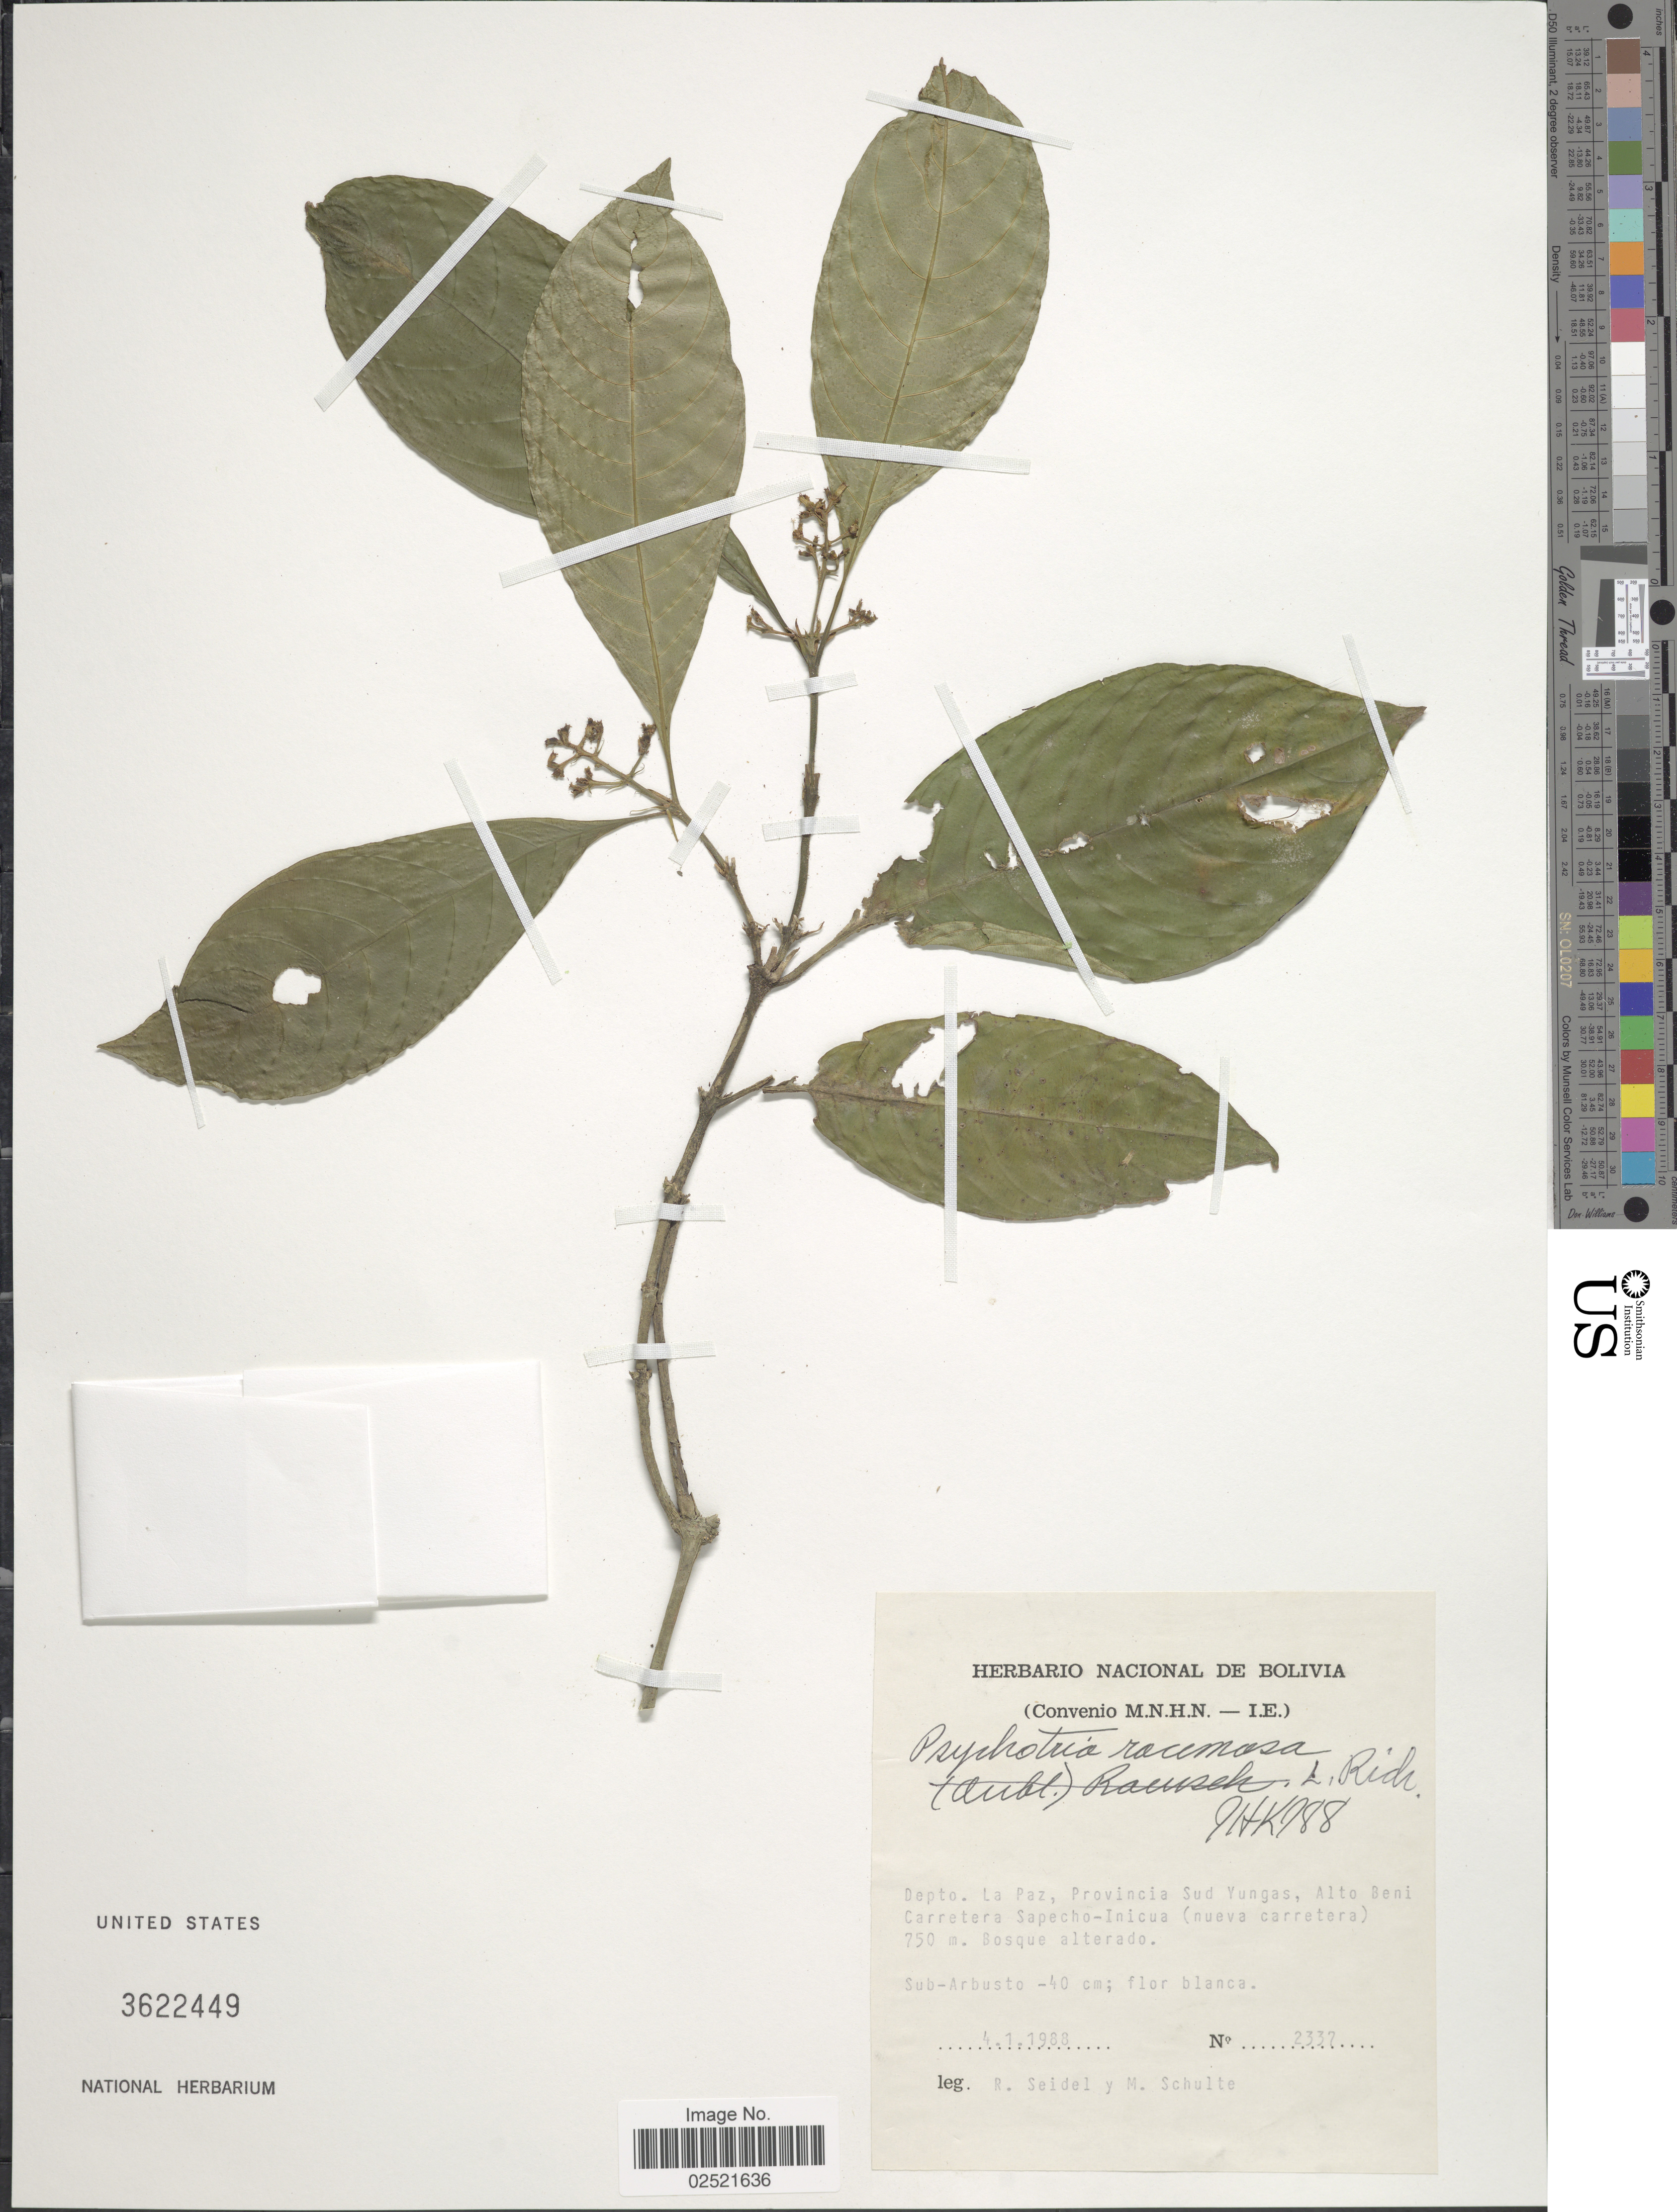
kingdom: Plantae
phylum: Tracheophyta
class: Magnoliopsida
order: Gentianales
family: Rubiaceae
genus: Psychotria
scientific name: Psychotria racemosa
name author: Rich.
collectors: R. Seidel & M. Schulte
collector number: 2337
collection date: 1988-01-04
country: Bolivia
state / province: La Paz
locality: Provincia Sud Yungas, Alto Beni, Carretera Sapecho-Inicua (nueva carretera)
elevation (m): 750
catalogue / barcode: US 3622449